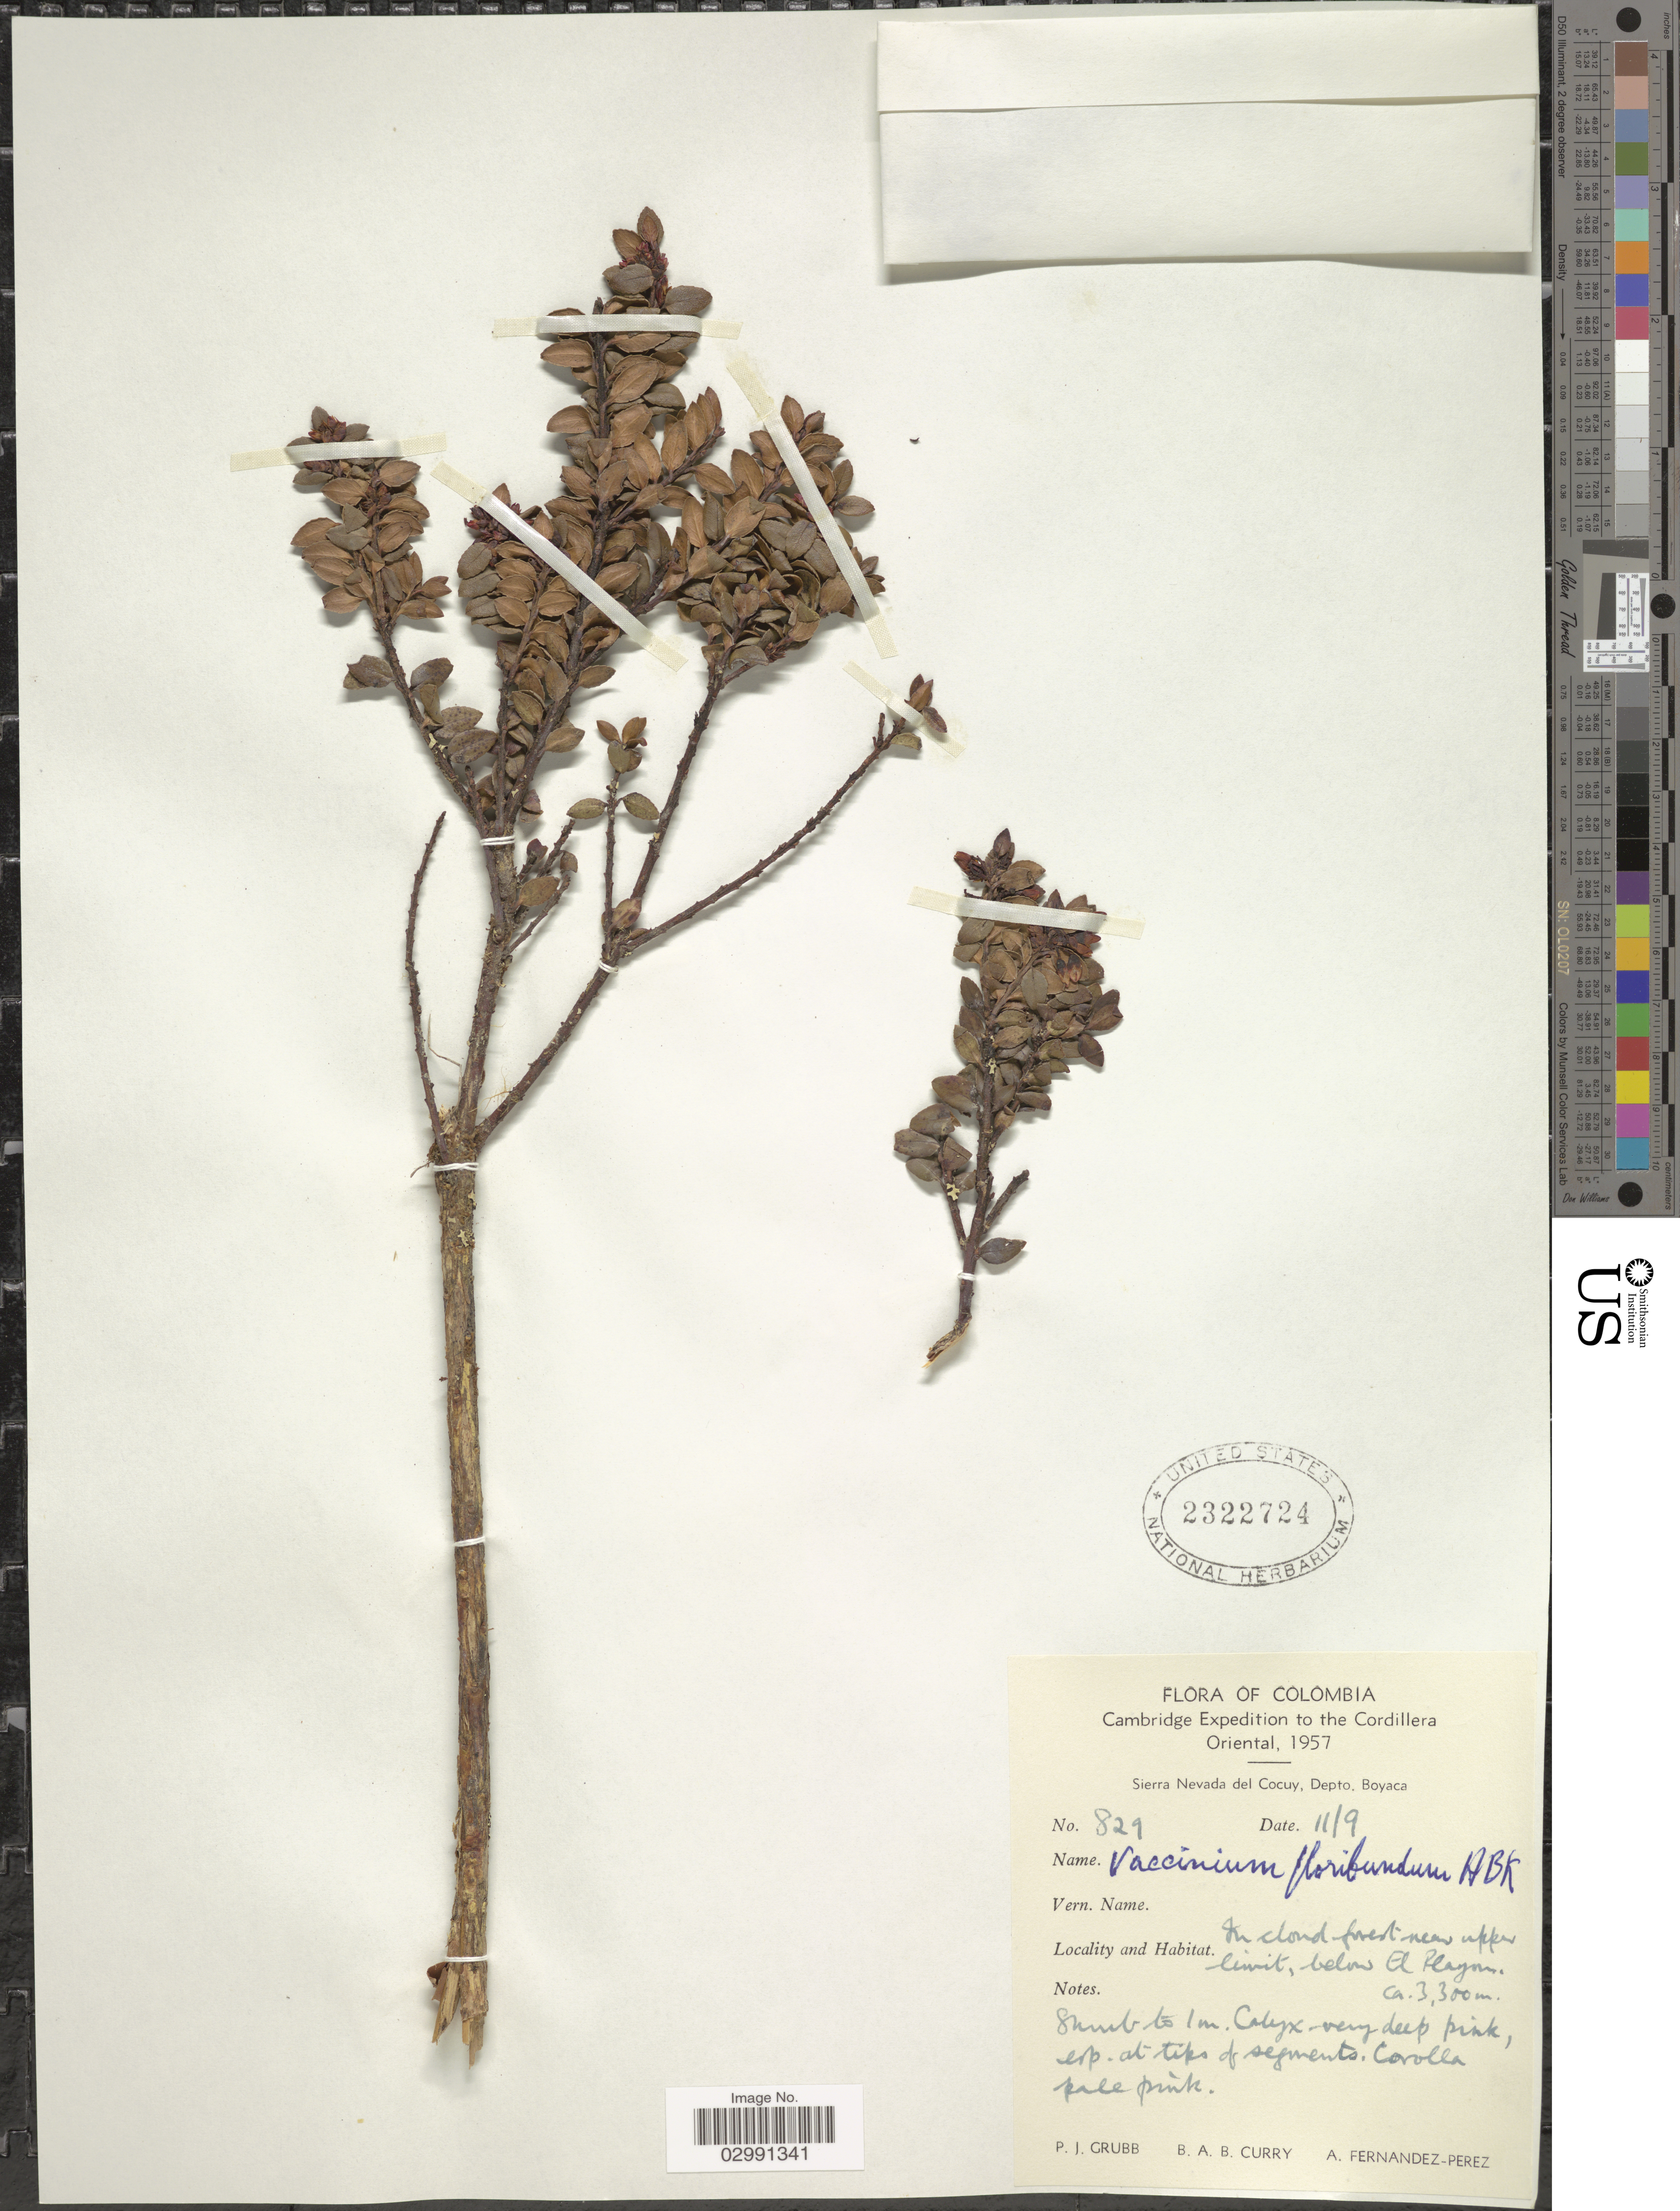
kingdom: Plantae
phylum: Tracheophyta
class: Magnoliopsida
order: Ericales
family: Ericaceae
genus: Vaccinium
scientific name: Vaccinium floribundum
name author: Kunth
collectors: P. J. Grubb, B. A. B. Curry & A. Fernández-Pérez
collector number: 829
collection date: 1957-09-11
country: Colombia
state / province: Boyacá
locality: The Cordillera Oriental. Sierra Nevada del Cocuy, Depto. Boyaca. In cloud forest near upper limit, below El Playon.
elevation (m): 3300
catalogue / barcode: US 2322724